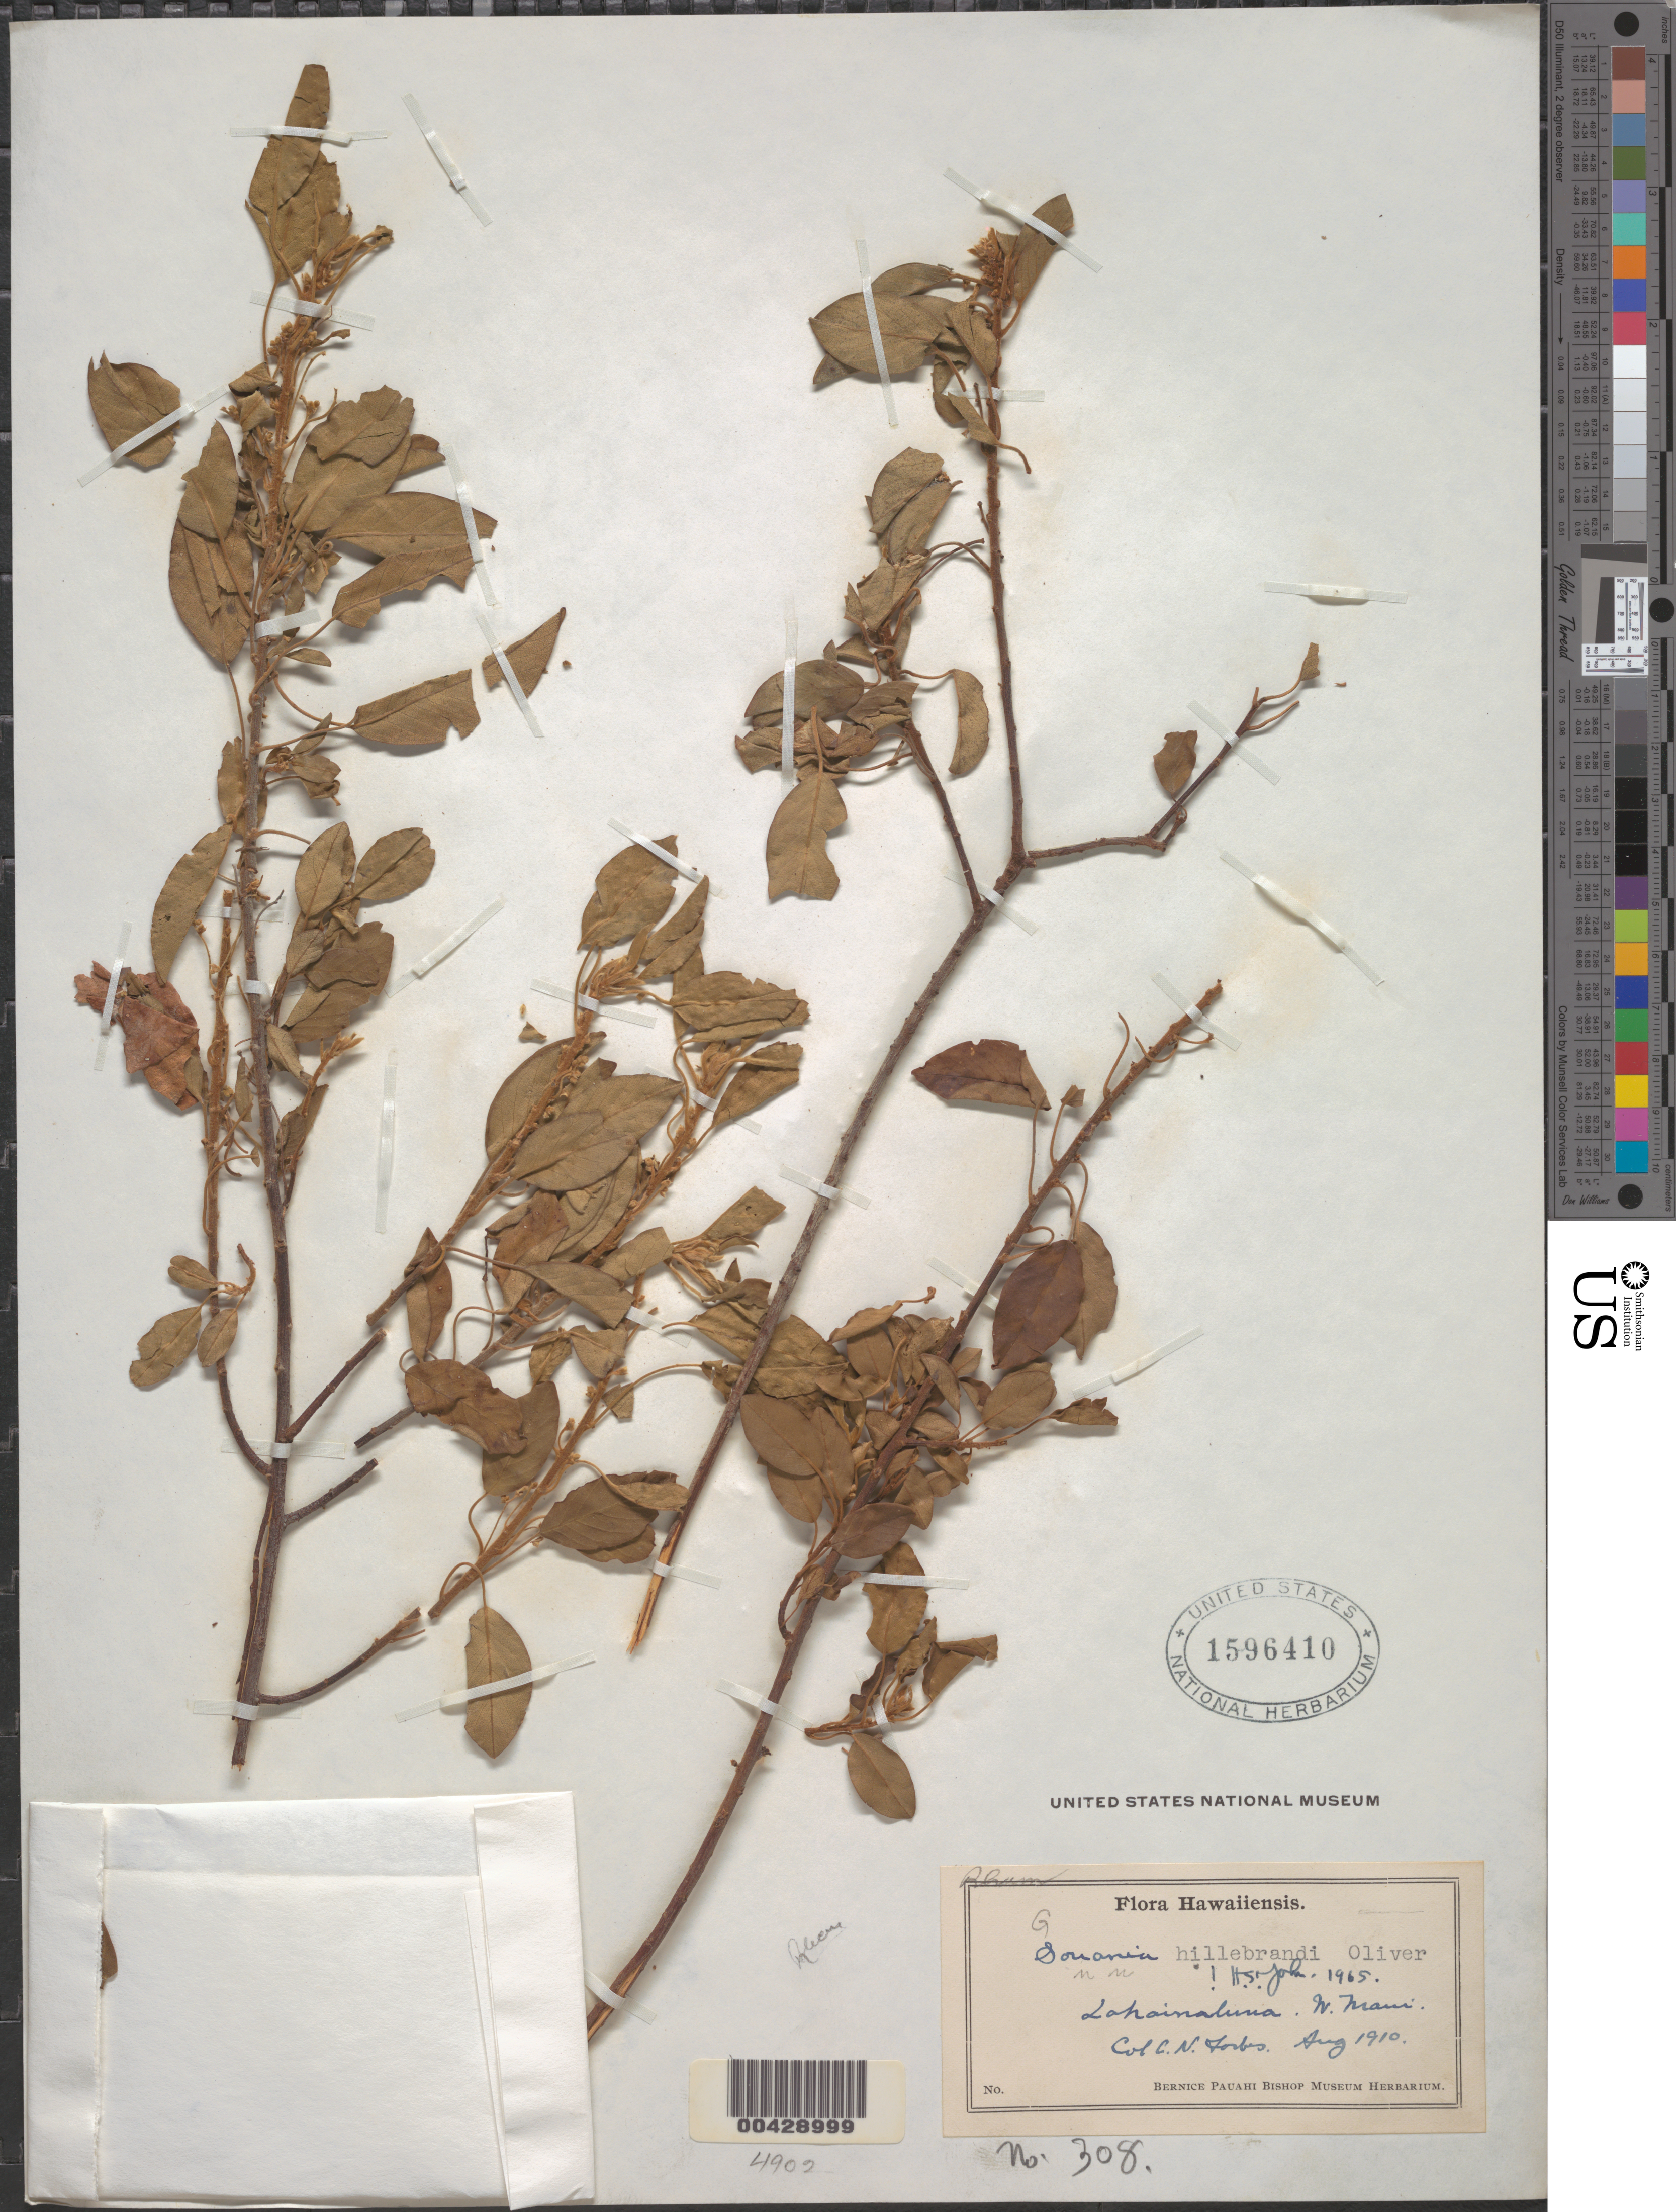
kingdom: Plantae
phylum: Tracheophyta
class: Magnoliopsida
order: Malpighiales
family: Chrysobalanaceae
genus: Hirtella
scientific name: Hirtella racemosa var. racemosa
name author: Lam.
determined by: Strong, Mark T., (BOT), Smithsonian Institution - National Museum of Natural History (UNITED STATES)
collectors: C. N. Forbes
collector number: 308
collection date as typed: Aug 1910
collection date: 1910-08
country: United States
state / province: Hawaii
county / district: Maui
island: Maui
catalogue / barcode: US 1596410